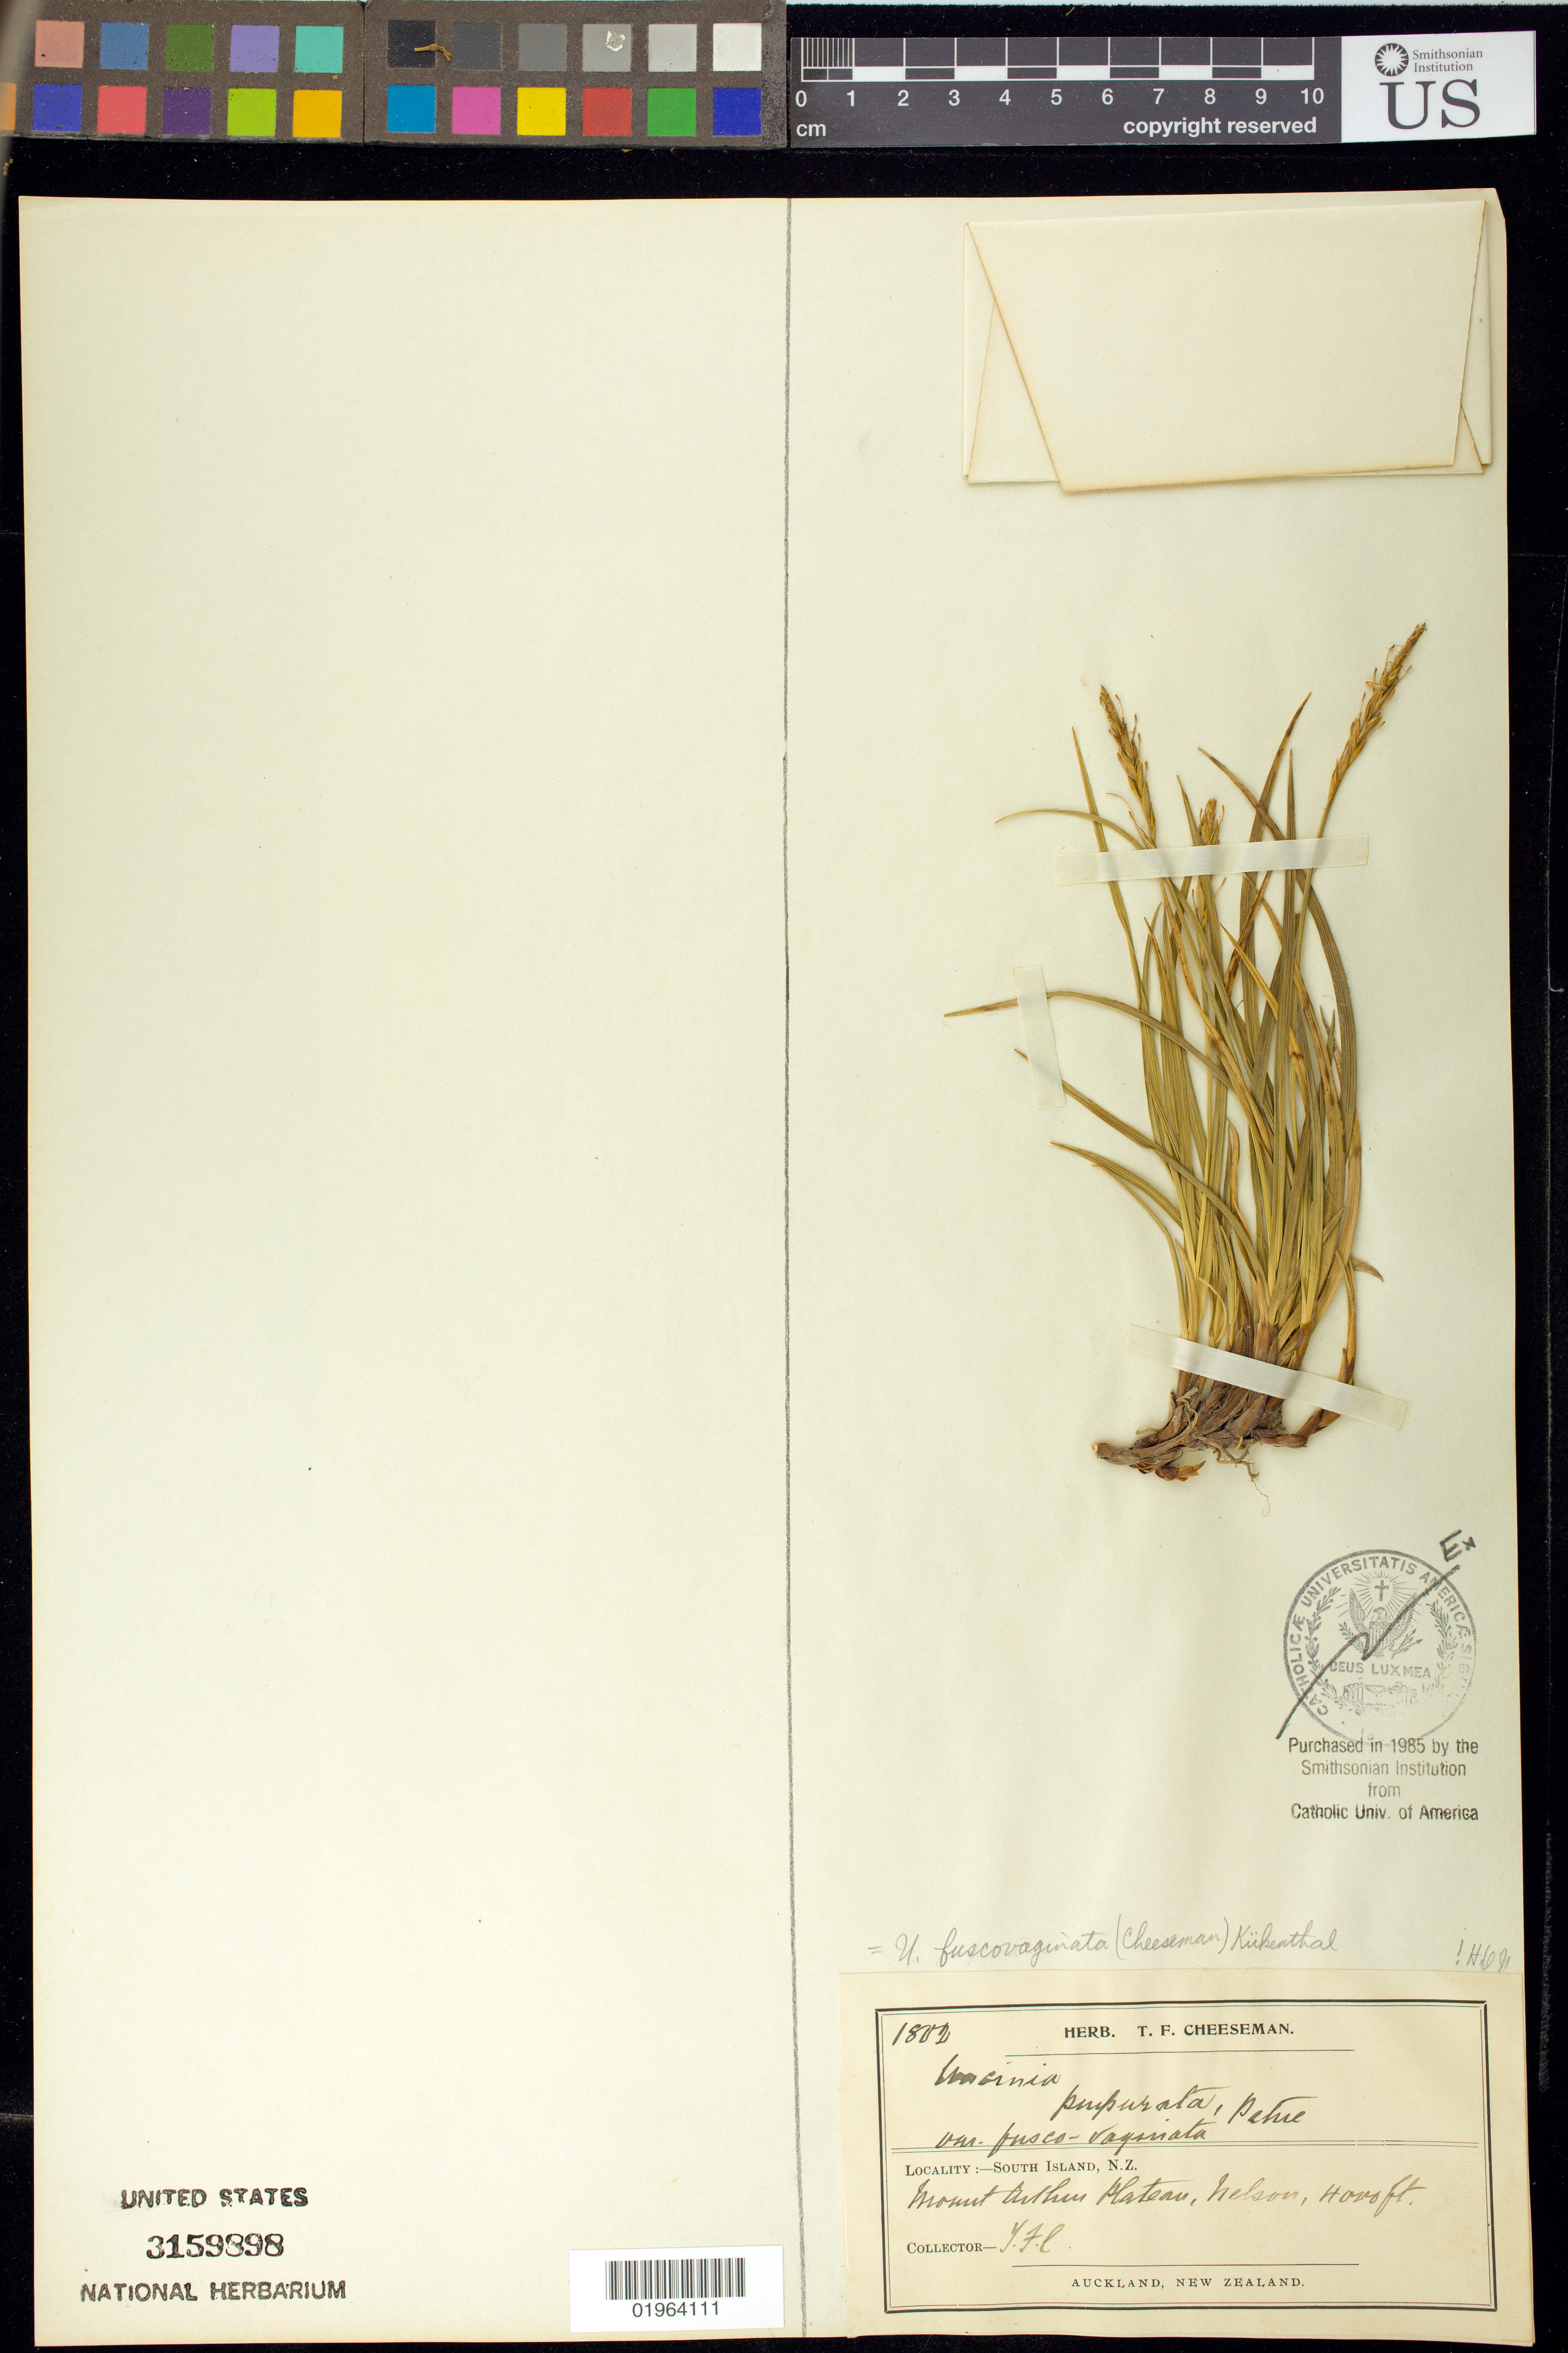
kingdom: Plantae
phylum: Tracheophyta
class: Liliopsida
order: Poales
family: Cyperaceae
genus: Carex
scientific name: Carex penalpina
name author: K.A. Ford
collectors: T. F. Cheeseman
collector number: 1802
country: New Zealand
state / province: Nelson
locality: South Island, Mount Arthur Plateau, Nelson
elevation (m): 1219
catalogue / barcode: US 3159898